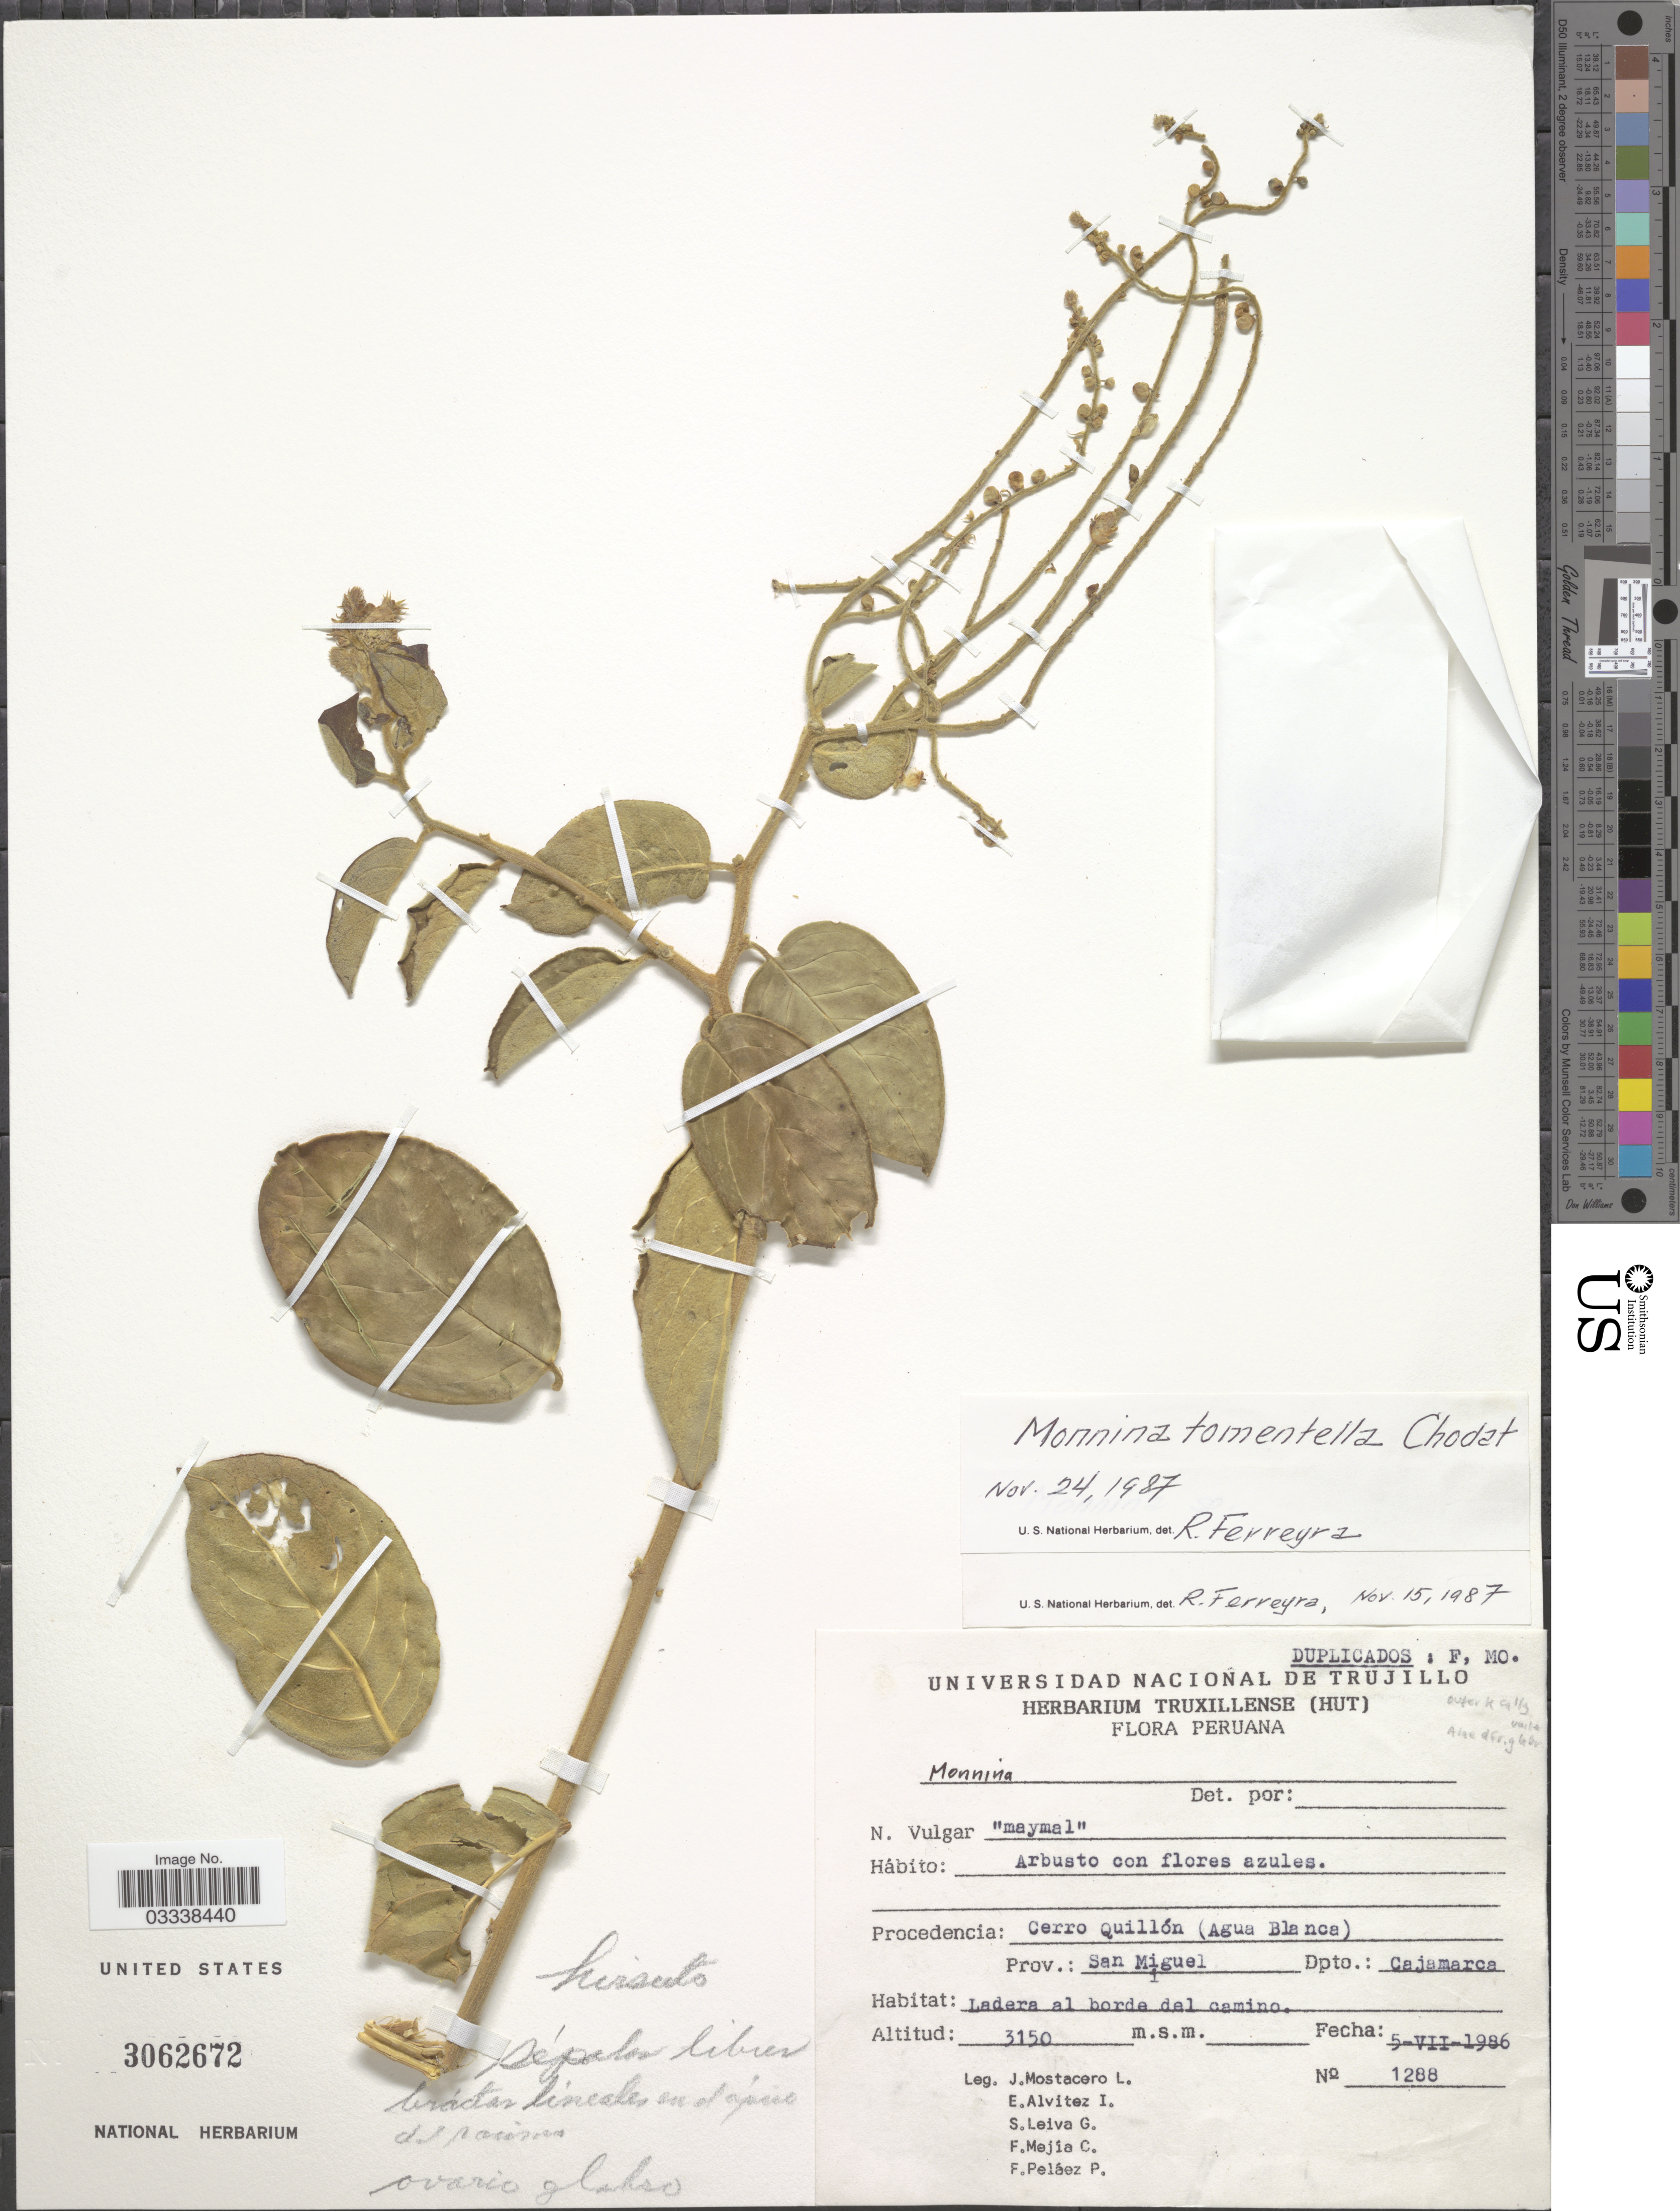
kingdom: Plantae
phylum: Tracheophyta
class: Magnoliopsida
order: Fabales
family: Polygalaceae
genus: Monnina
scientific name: Monnina tomentella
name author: Chodat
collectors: J. Mostacero L., E. Alvitez I., S. Leiva G., F. Mejia C. & F. Pelaez P.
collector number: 1288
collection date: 1986-07-05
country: Peru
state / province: Cajamarca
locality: Cerro Quillón (Agua Blanca). Prov.: San Miguel, Dpto.: Cajamarca.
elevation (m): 3150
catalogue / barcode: US 3062672